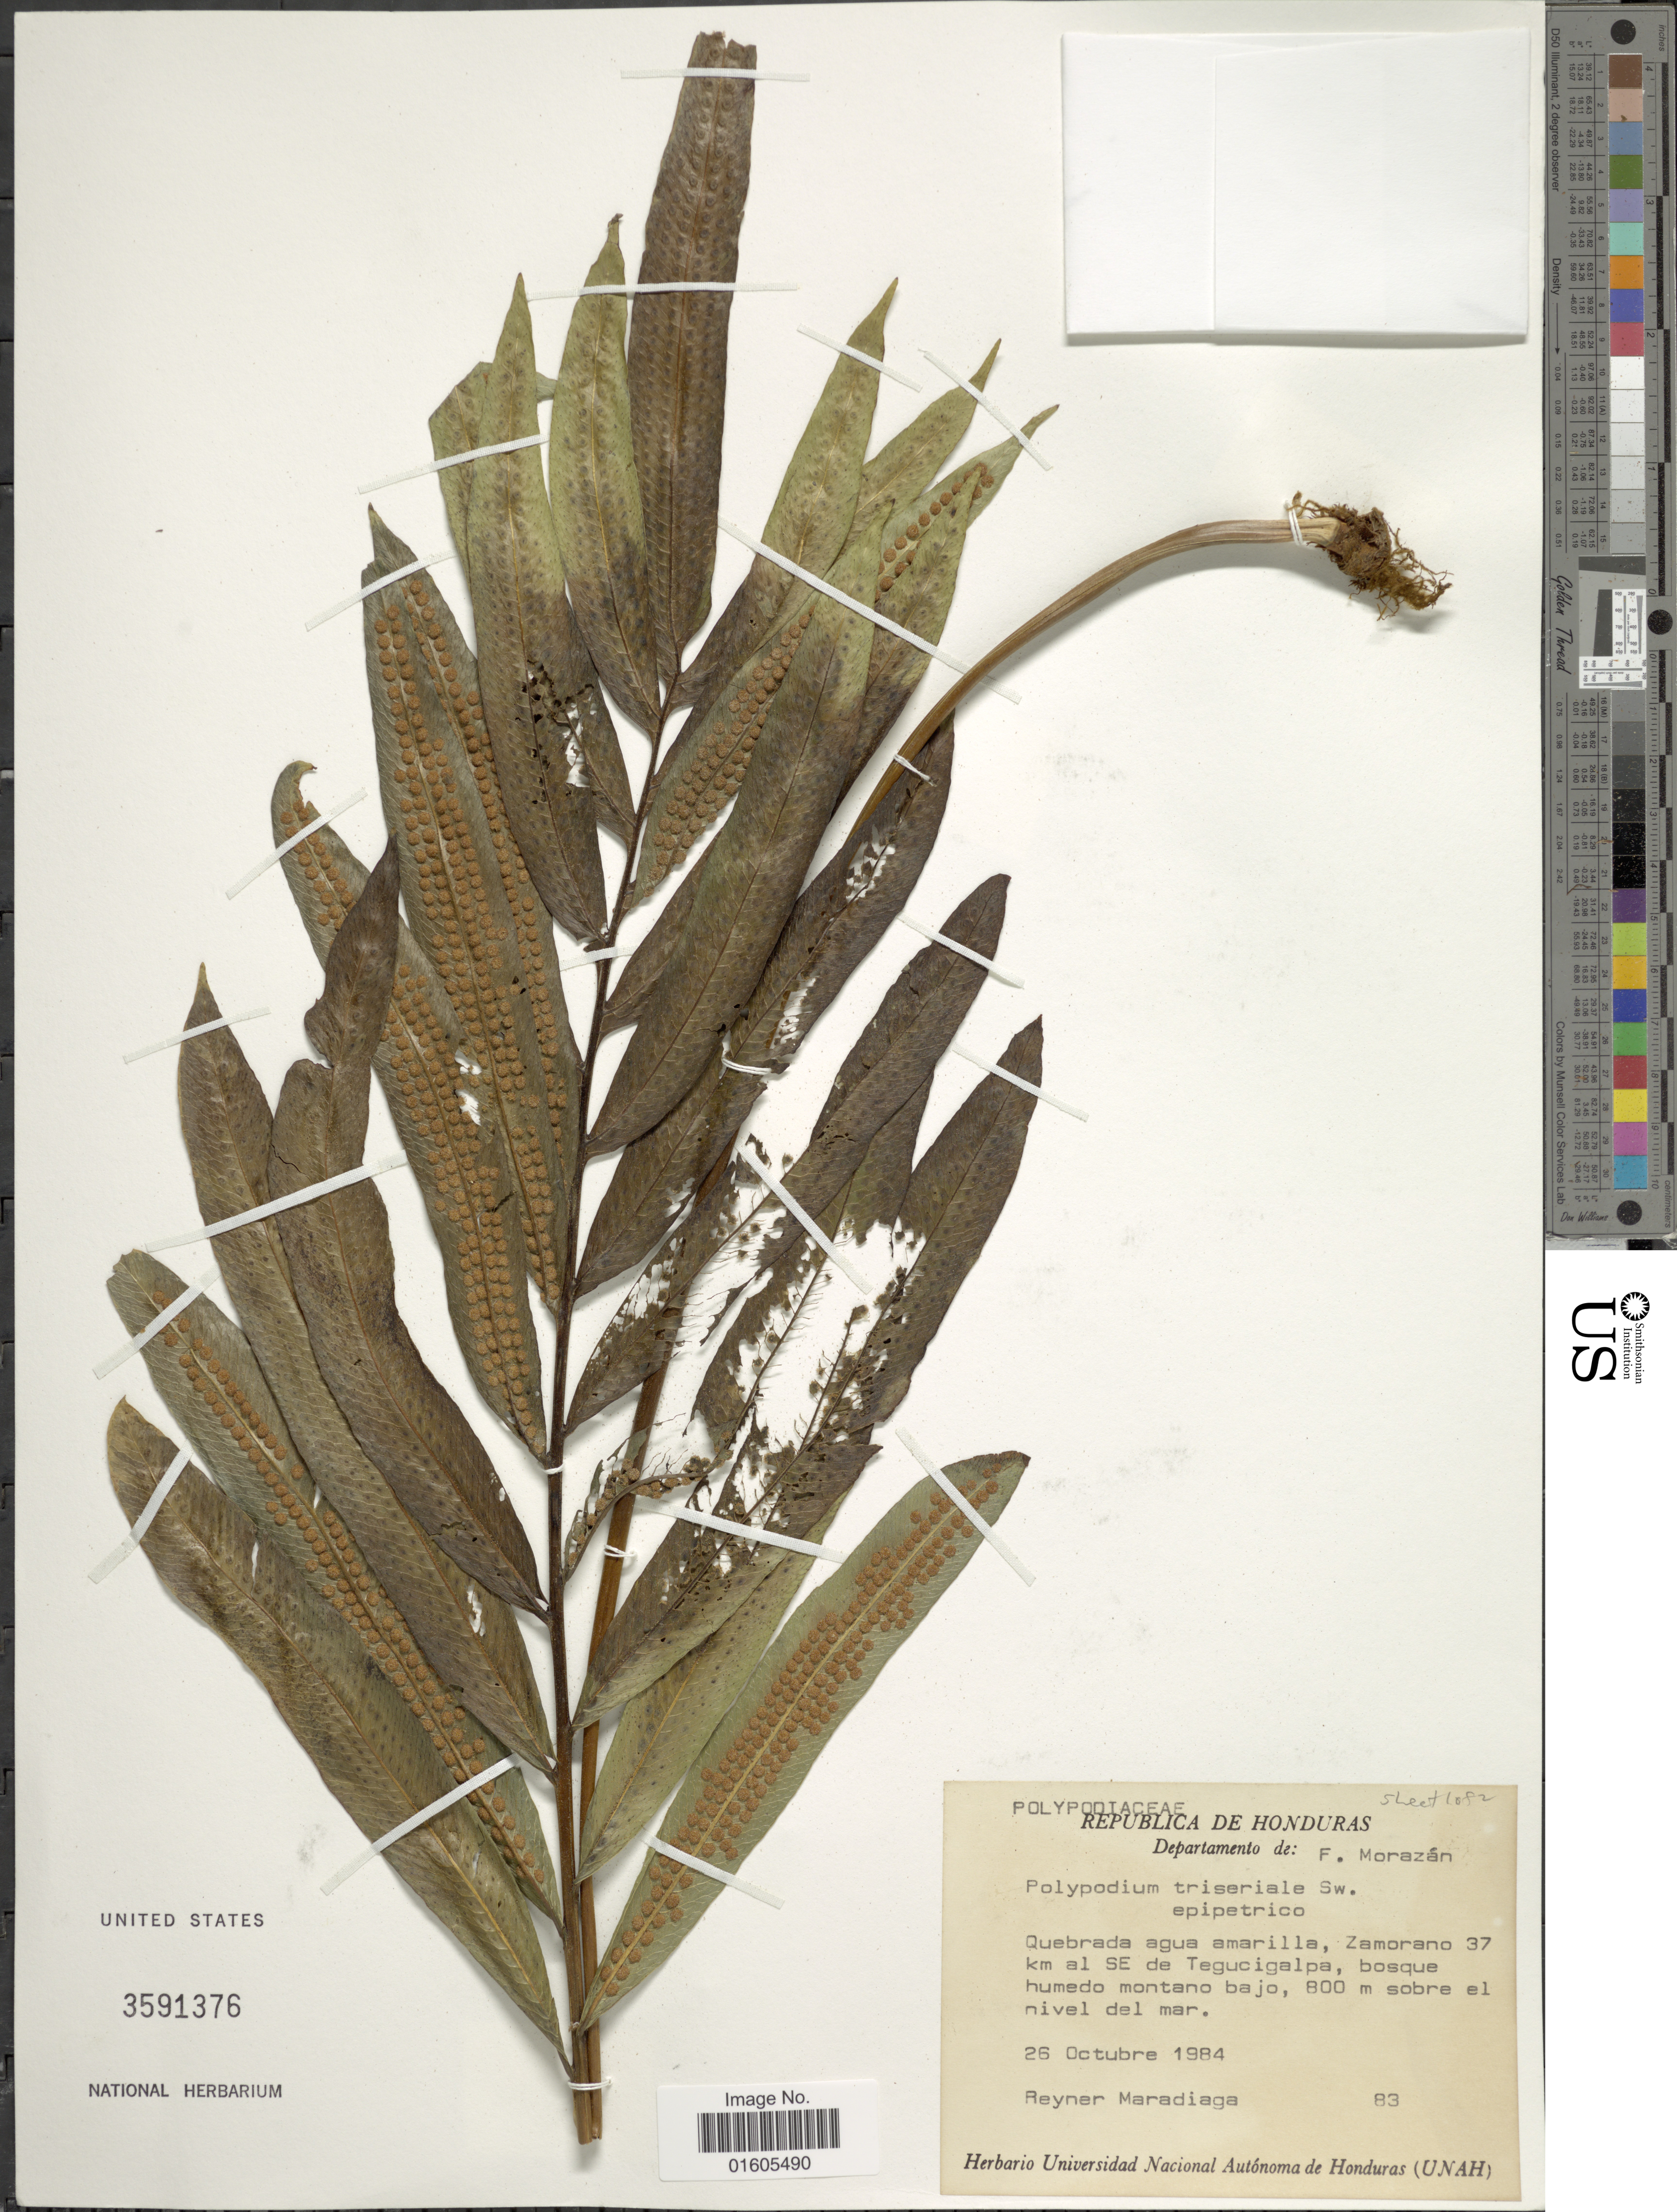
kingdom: Plantae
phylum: Tracheophyta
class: Polypodiopsida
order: Polypodiales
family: Polypodiaceae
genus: Serpocaulon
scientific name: Serpocaulon triseriale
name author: (Sw.) A.R. Sm.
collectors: R. Maradiaga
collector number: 83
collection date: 1984-10-26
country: Honduras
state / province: Fco. Morazán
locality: Republica de Honduras, Departamento de: F. Morazán, Quebrada agua amarilla, Zamorano 37 km al SE de Tegucigalp, bosque humedo montano bajo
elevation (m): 800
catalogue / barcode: US 3591376